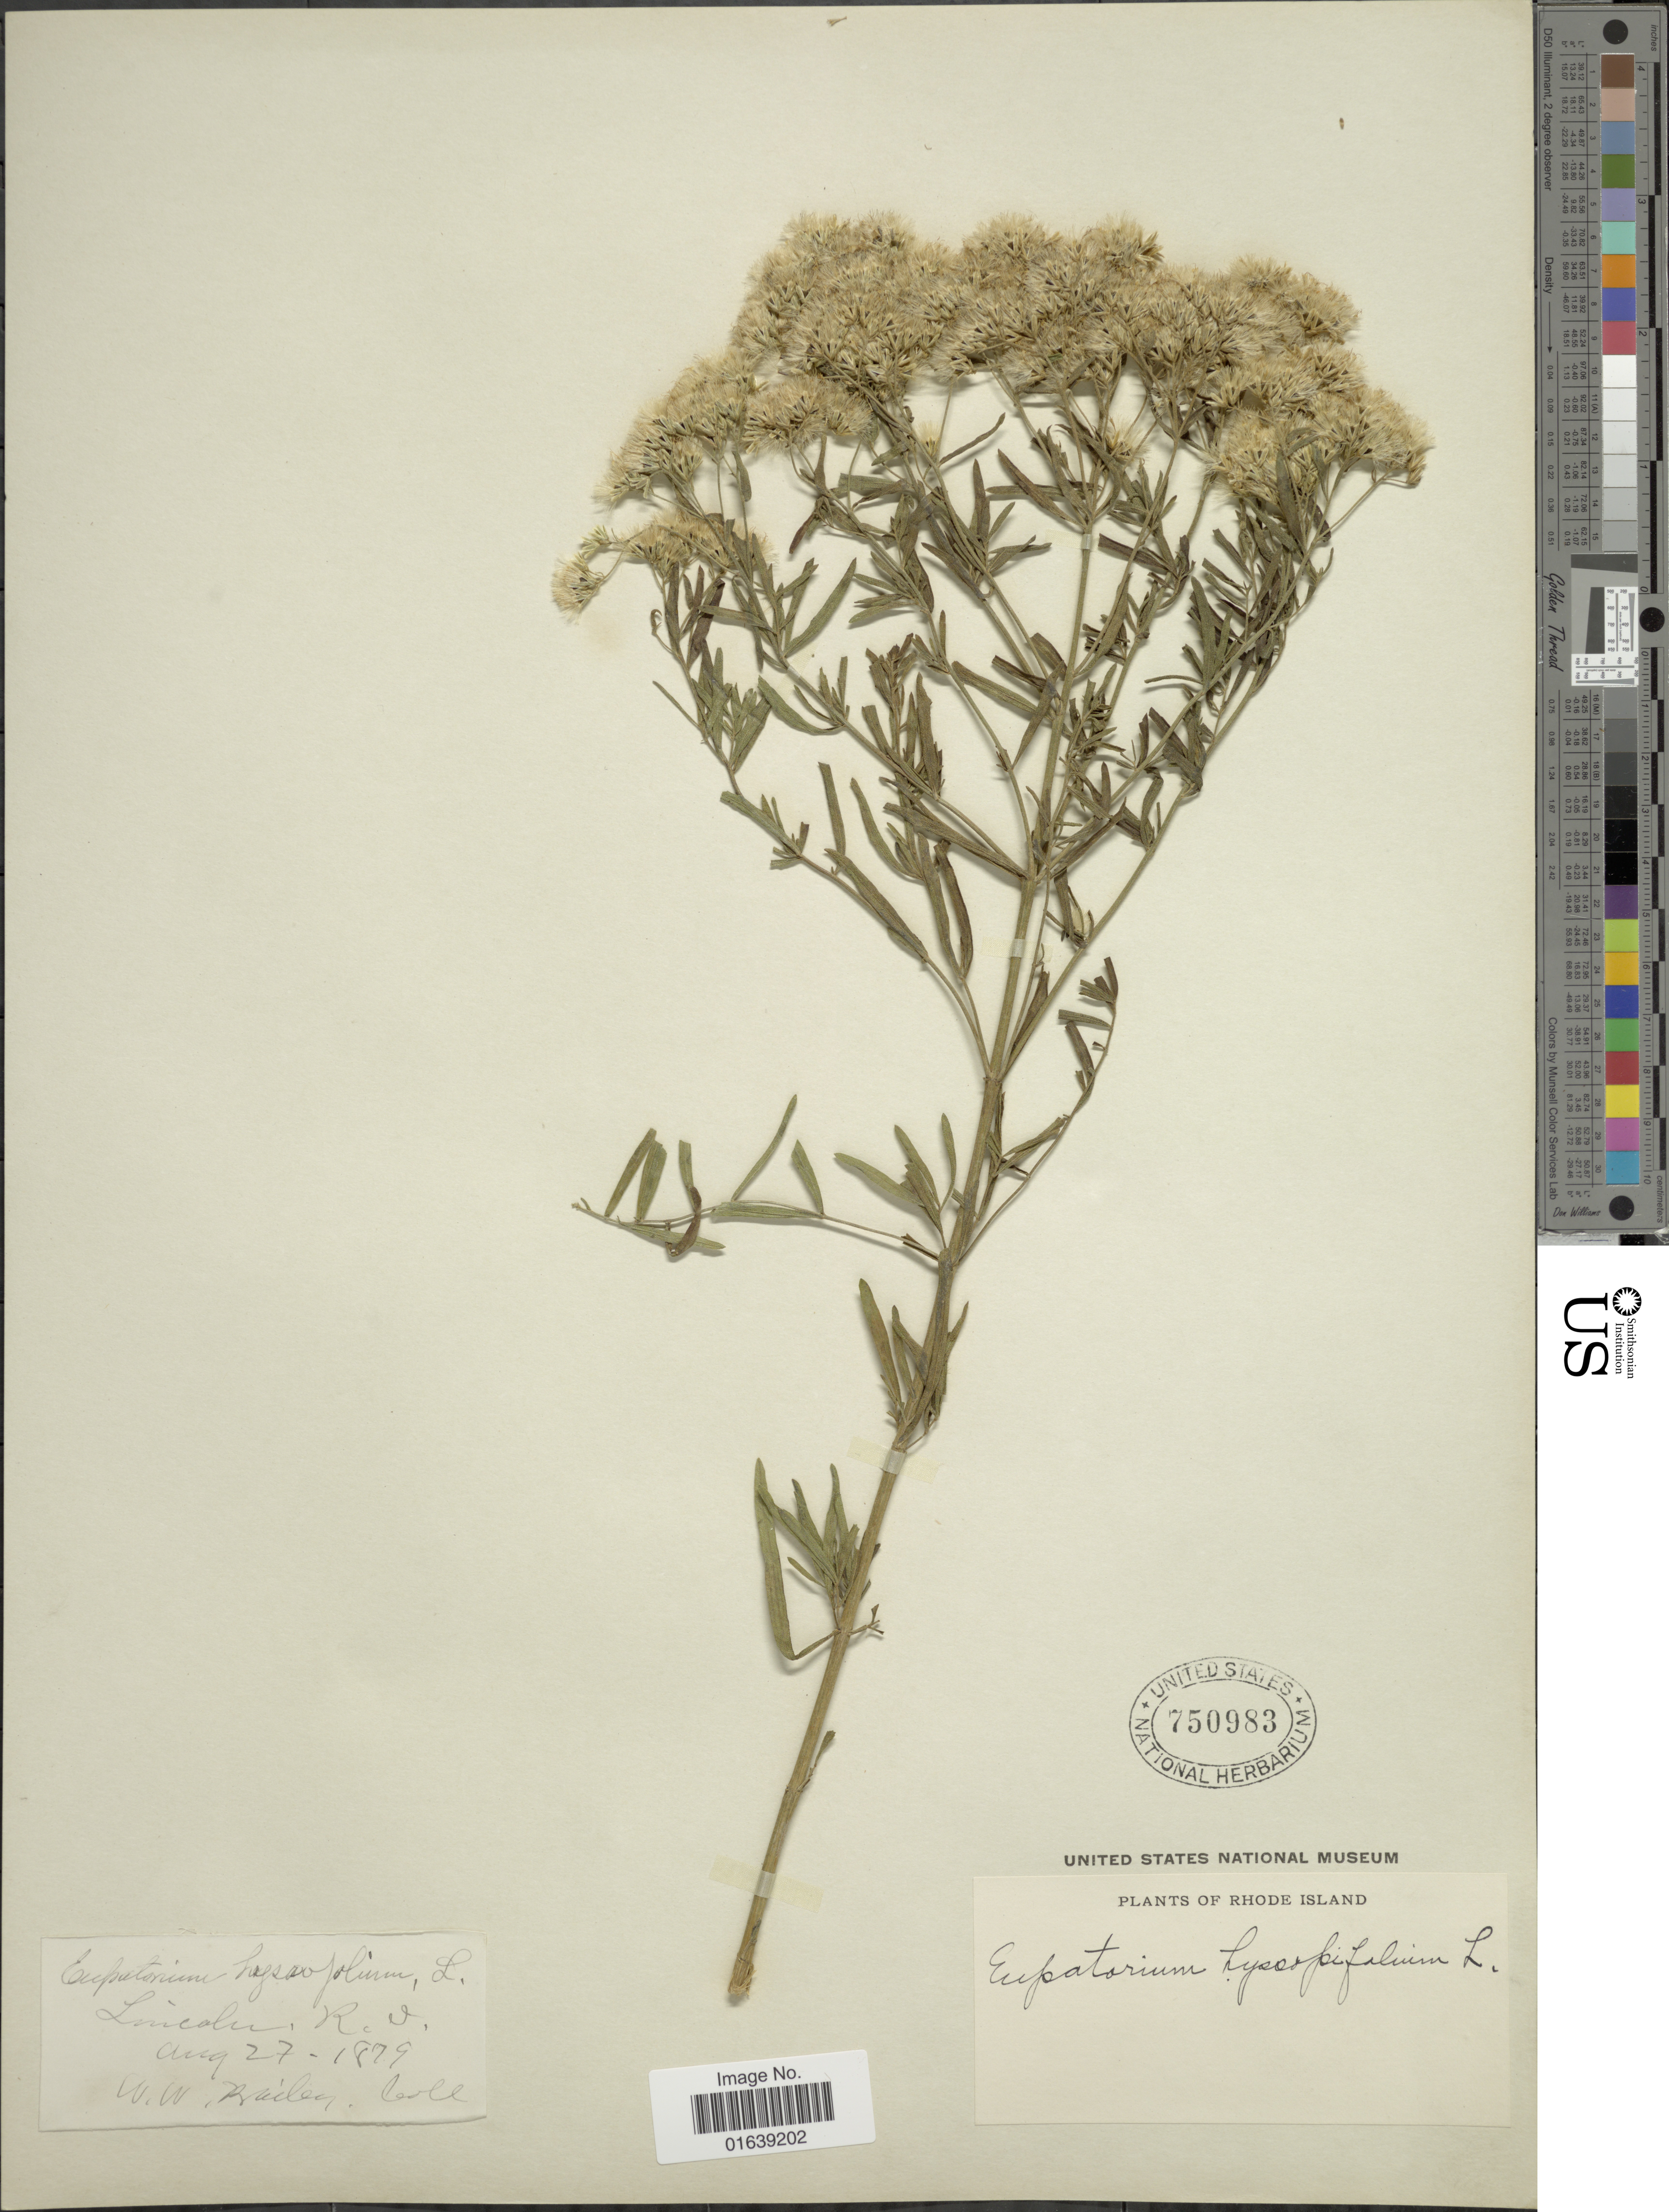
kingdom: Plantae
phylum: Tracheophyta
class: Magnoliopsida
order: Asterales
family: Asteraceae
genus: Eupatorium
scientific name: Eupatorium hyssopifolium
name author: L.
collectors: W. W. Bailey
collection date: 1879-08-27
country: United States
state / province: Rhode Island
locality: Lincoln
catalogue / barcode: US 750983